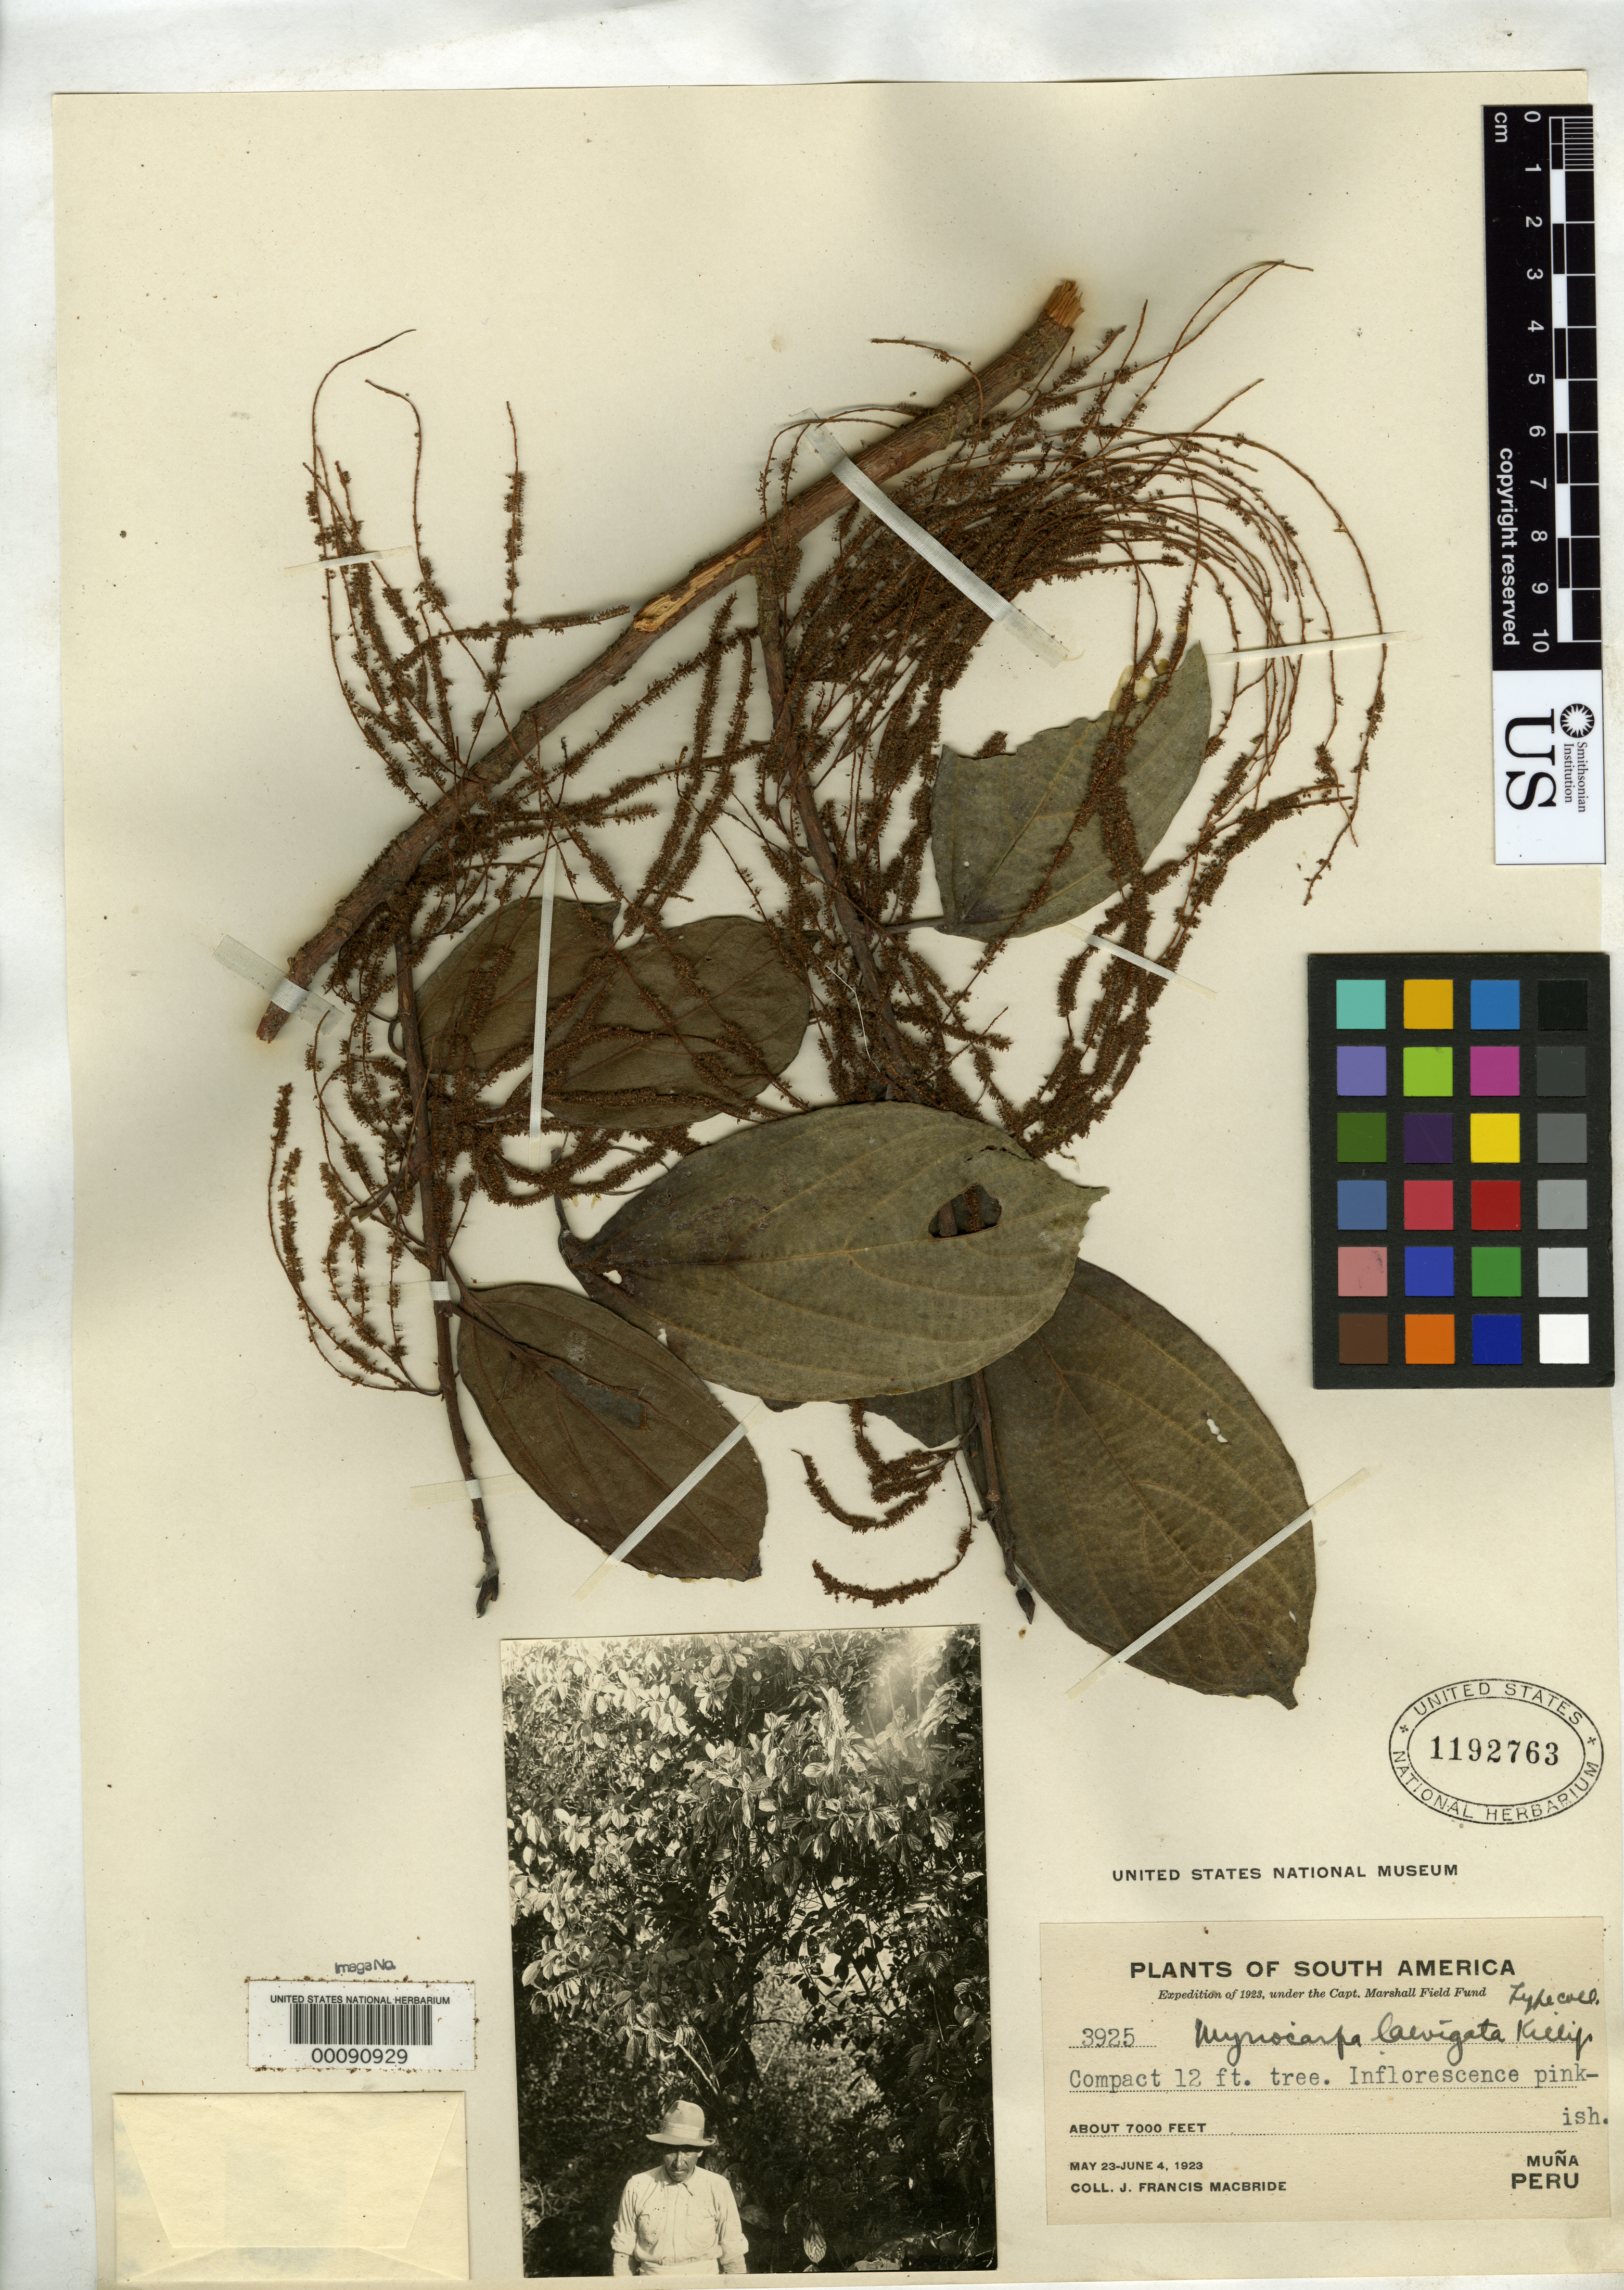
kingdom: Plantae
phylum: Tracheophyta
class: Magnoliopsida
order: Rosales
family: Urticaceae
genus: Myriocarpa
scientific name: Myriocarpa laevigata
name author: Killip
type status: Isotype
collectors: J. F. Macbride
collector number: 3925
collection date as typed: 23 May 1923 to 04 Jun 1923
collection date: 1923-05-23/1923-06-04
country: Peru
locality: Muña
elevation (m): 2300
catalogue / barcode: US 1192763